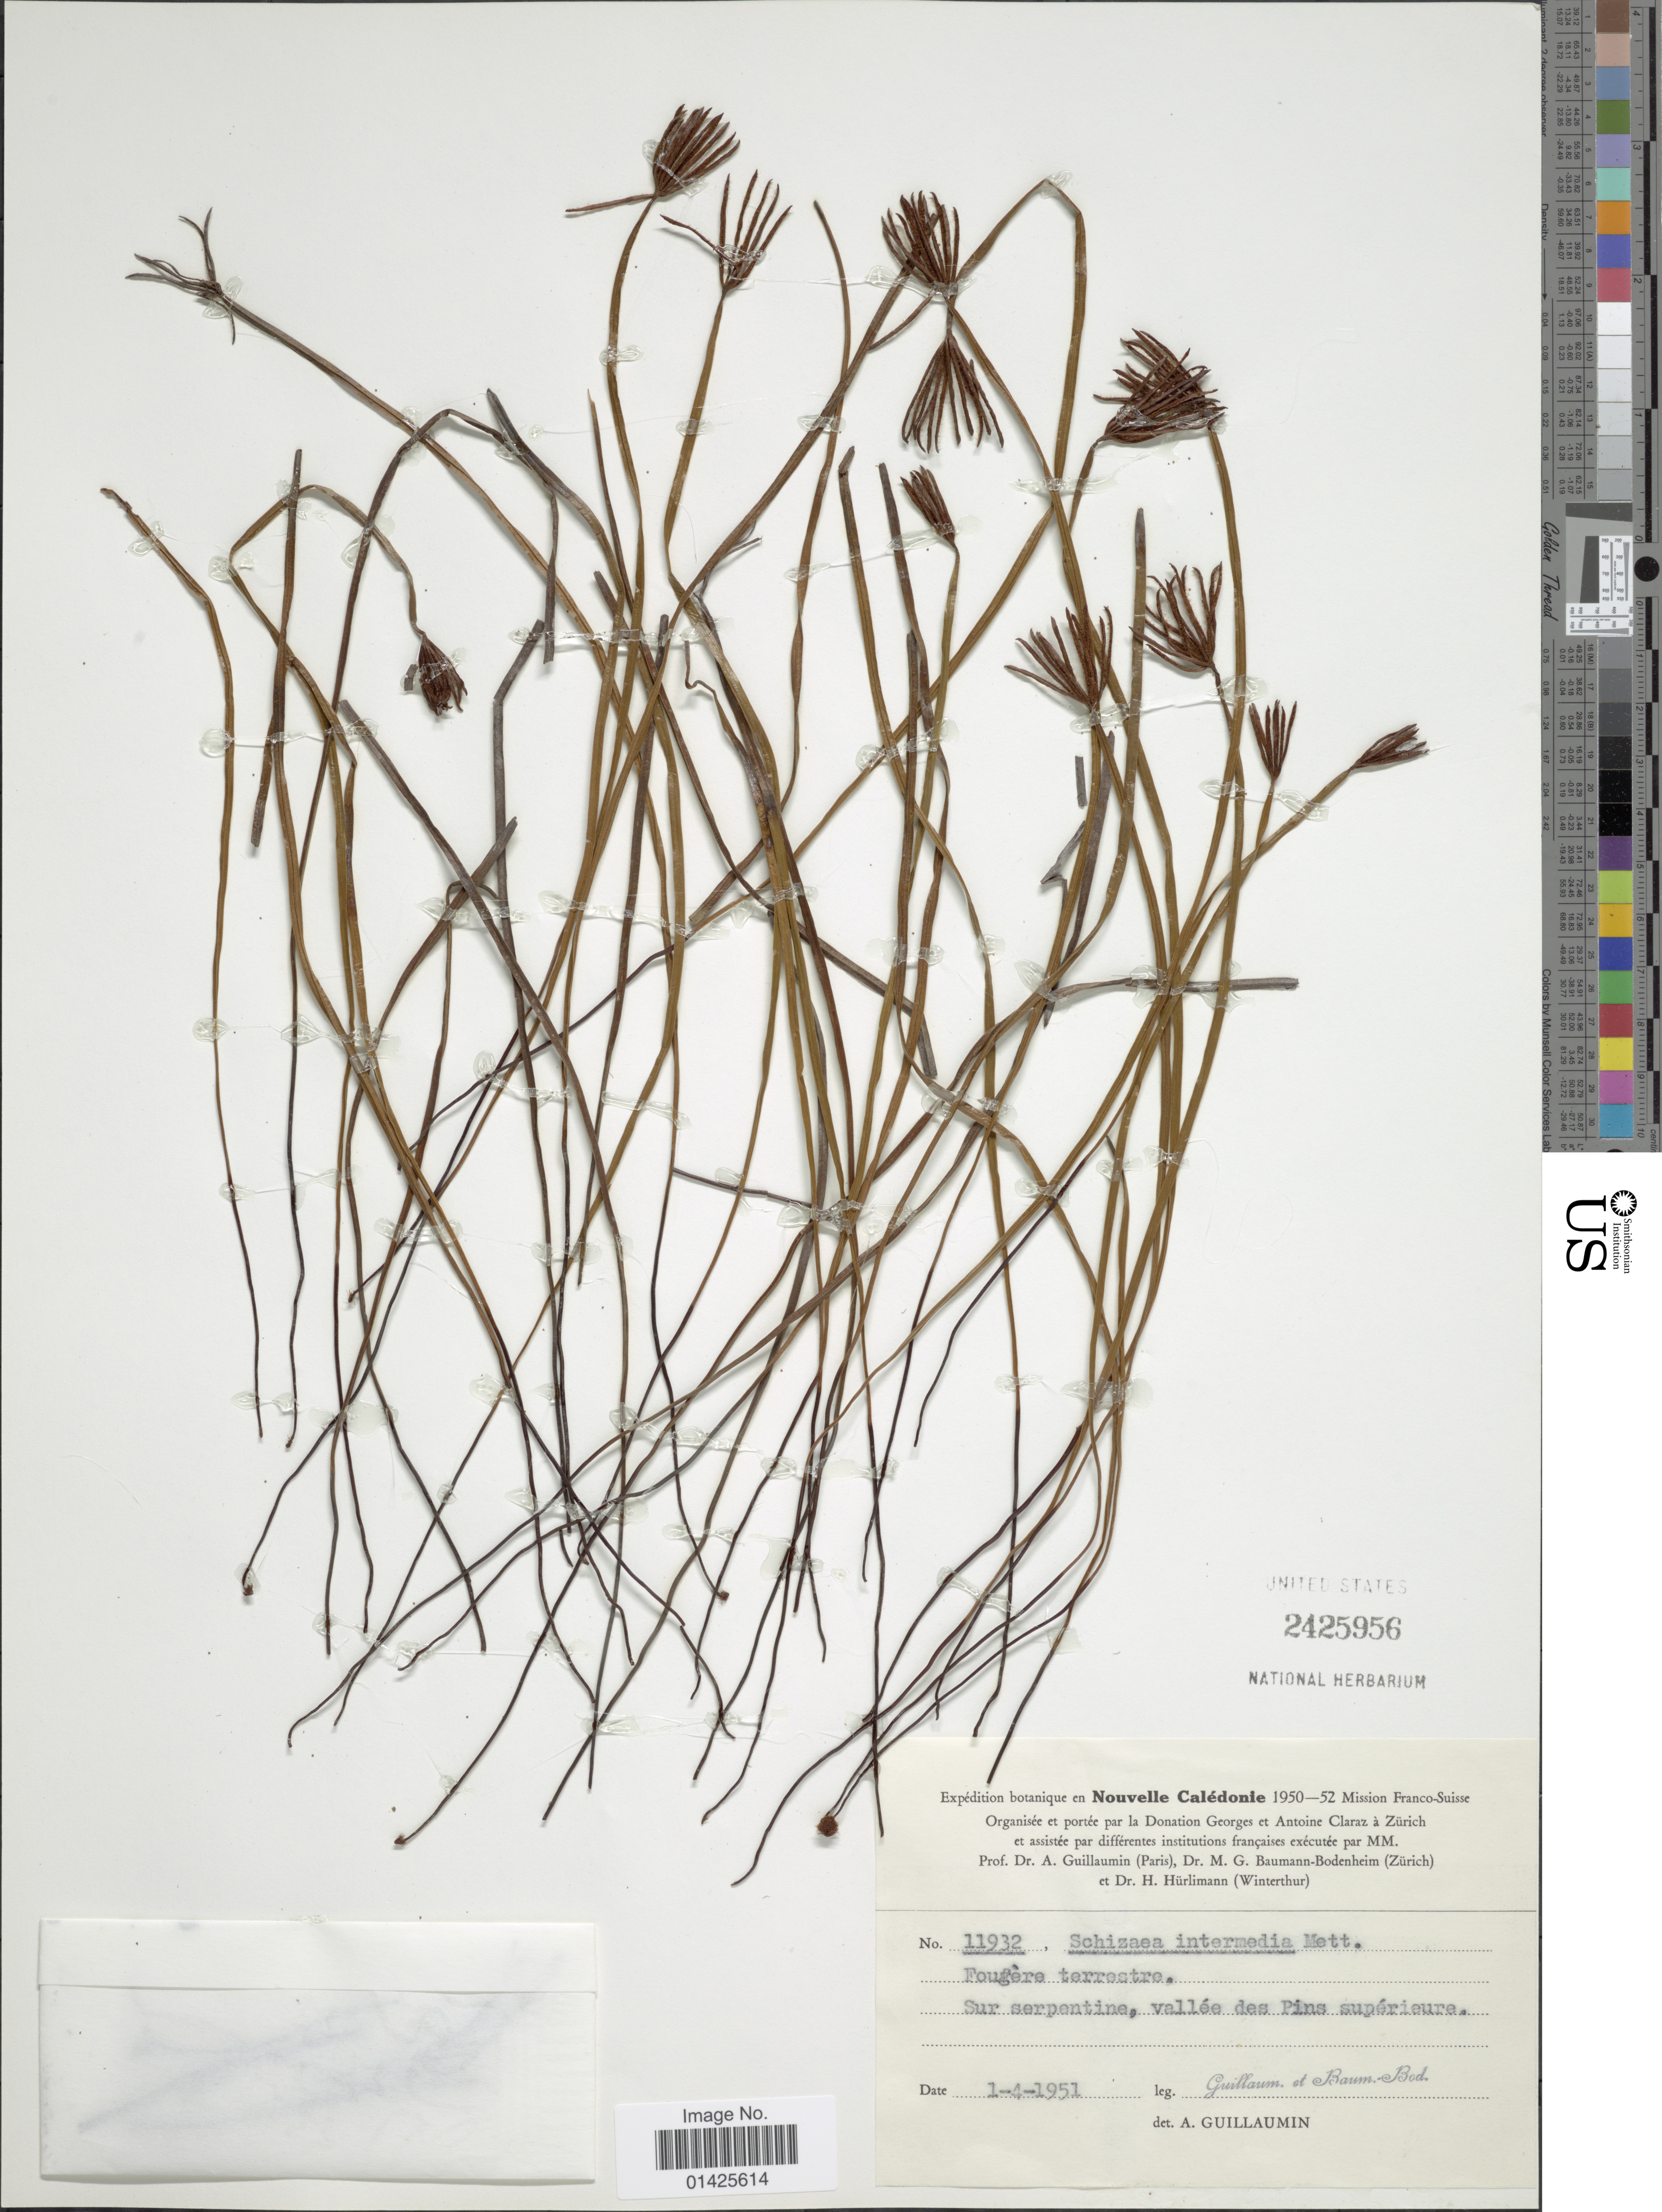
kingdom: Plantae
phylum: Tracheophyta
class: Polypodiopsida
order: Schizaeales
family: Schizaeaceae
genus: Actinostachys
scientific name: Actinostachys intermedia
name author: (Mett.) C.F. Reed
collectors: A. Guillaumin & M. G. Baumann-Bodenheim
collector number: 11932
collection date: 1951-04-01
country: New Caledonia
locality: Sur serpentine, vallée des Pins supérieure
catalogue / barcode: US 2425956